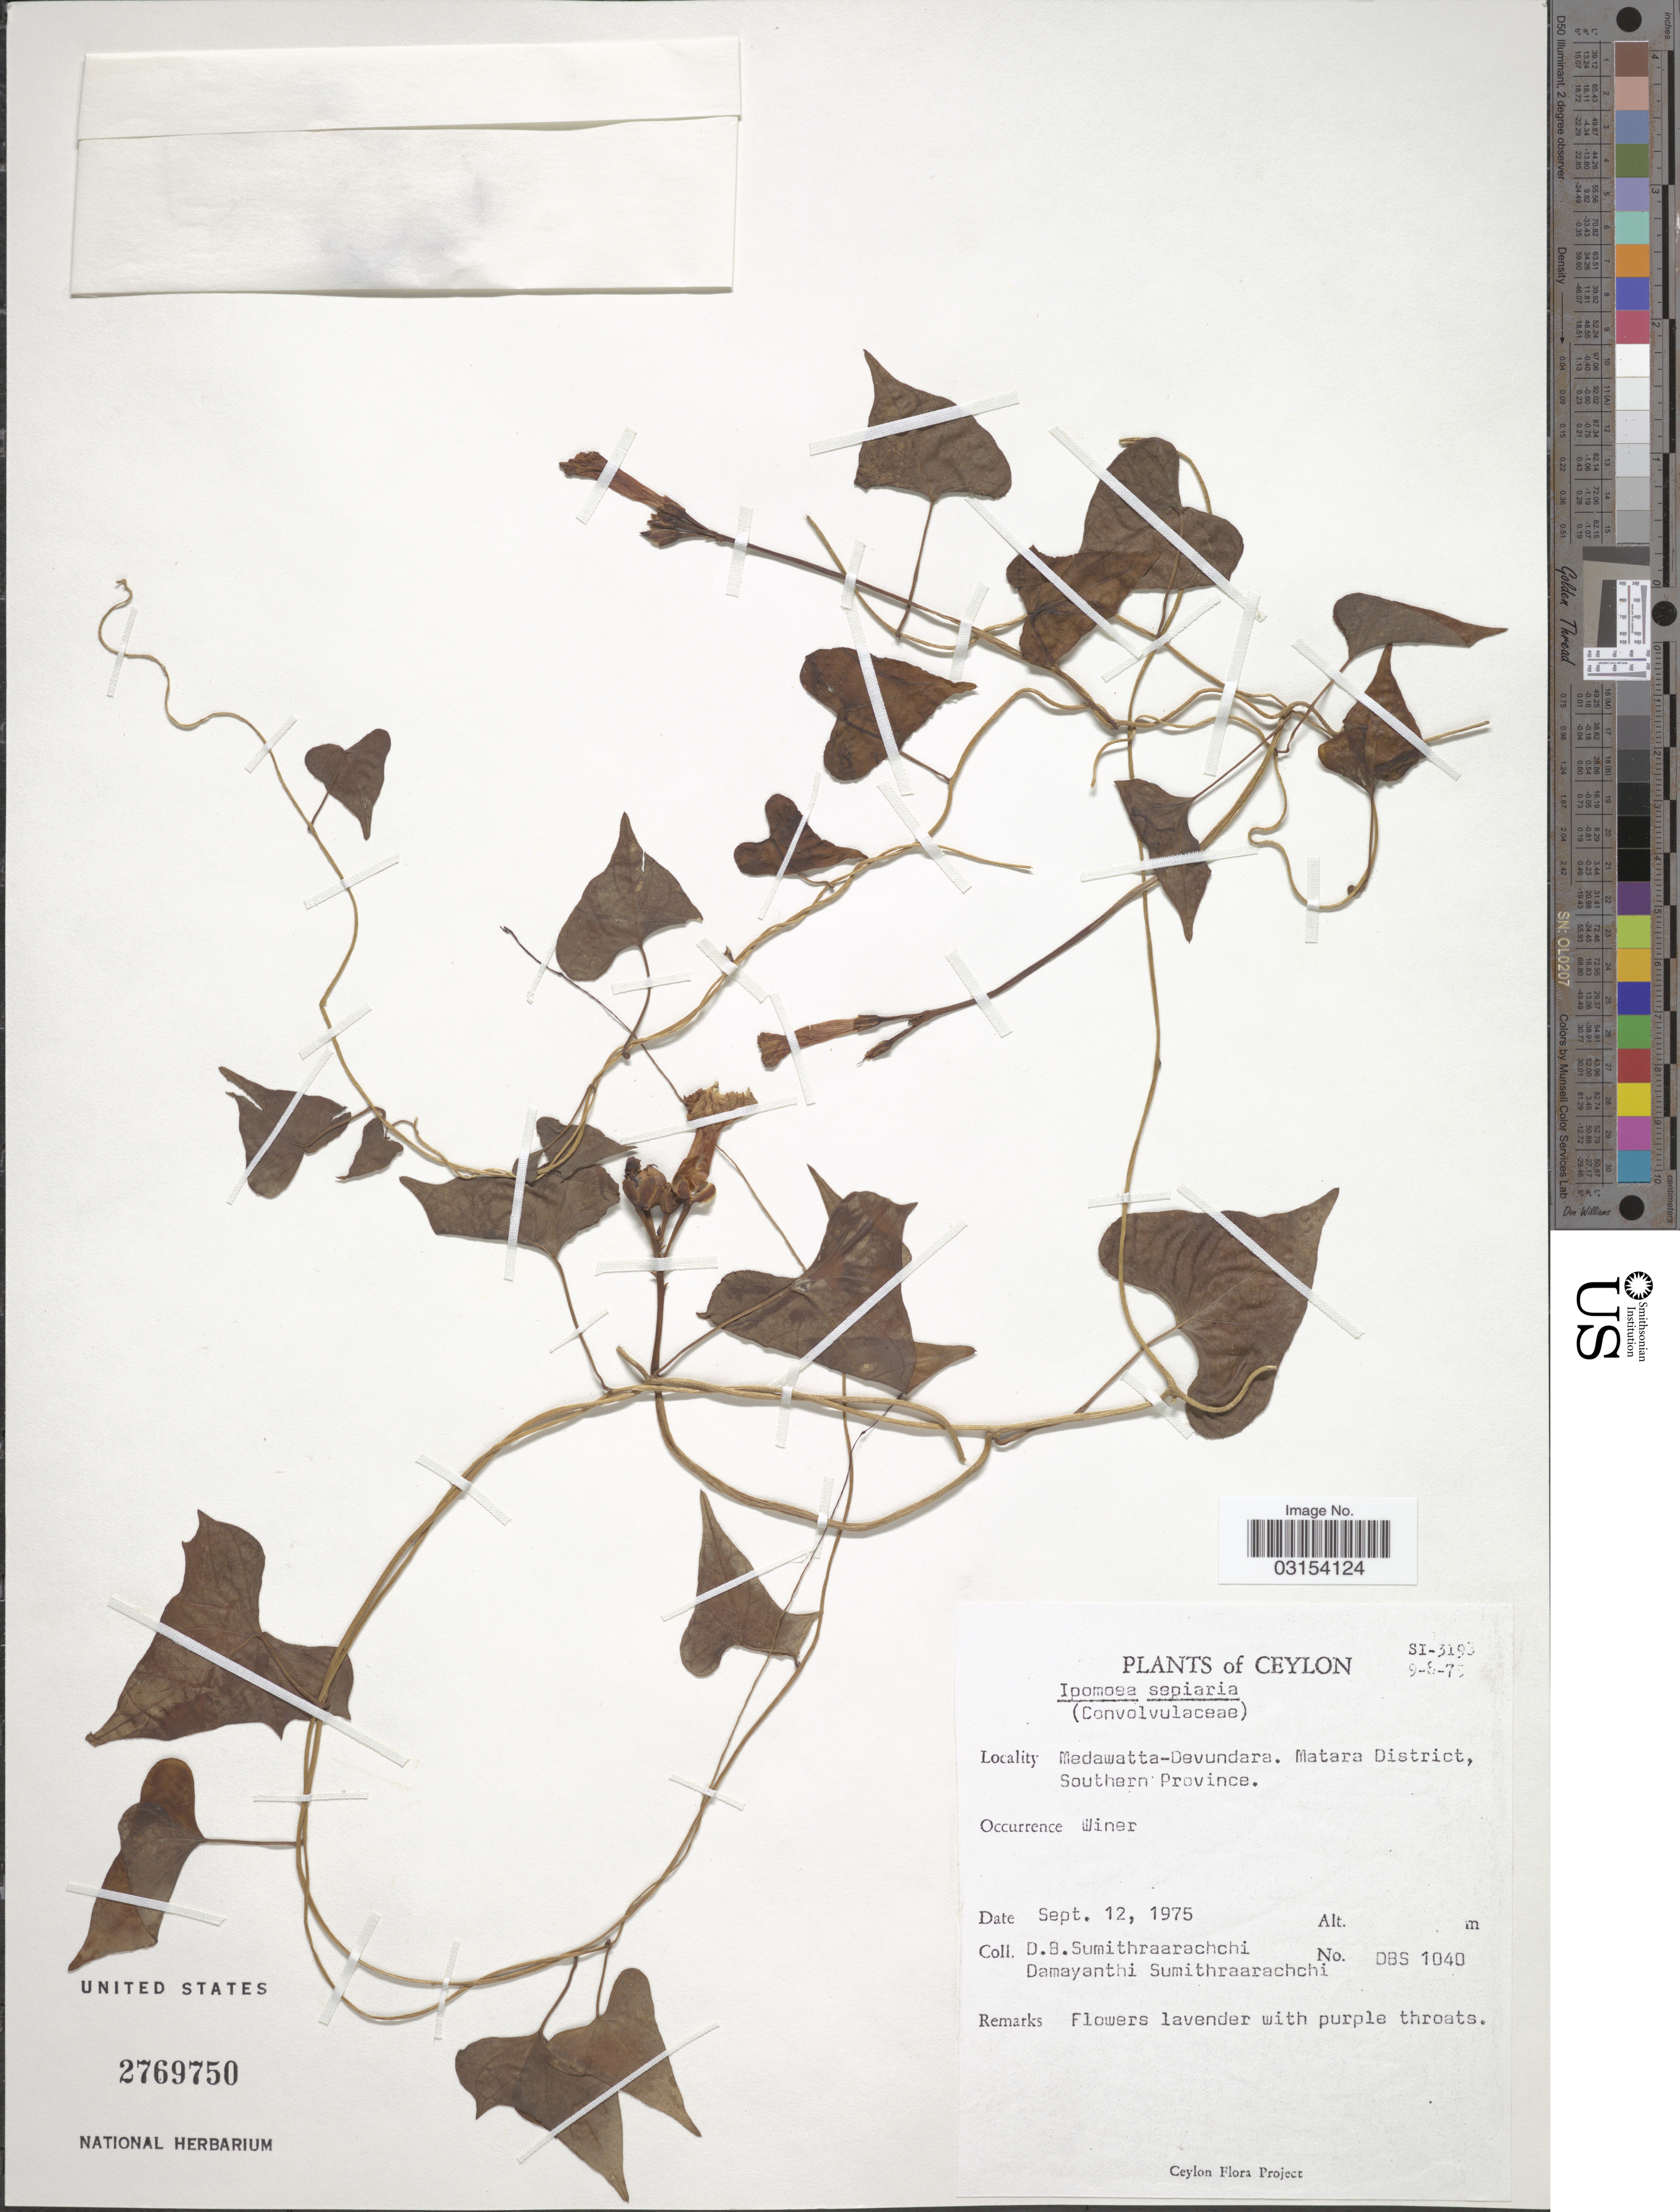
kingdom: Plantae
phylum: Tracheophyta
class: Magnoliopsida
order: Solanales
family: Convolvulaceae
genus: Ipomoea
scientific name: Ipomoea sepiaria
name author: Koenig ex Roxb.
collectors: D. B. Sumithraarachchi & D. Sumithraarachchi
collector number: DBS 1040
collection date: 1975-09-12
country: Sri Lanka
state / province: Southern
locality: Ceylon, Medawatta-Devundara, Matara District, Southern Province.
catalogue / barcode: US 2769750